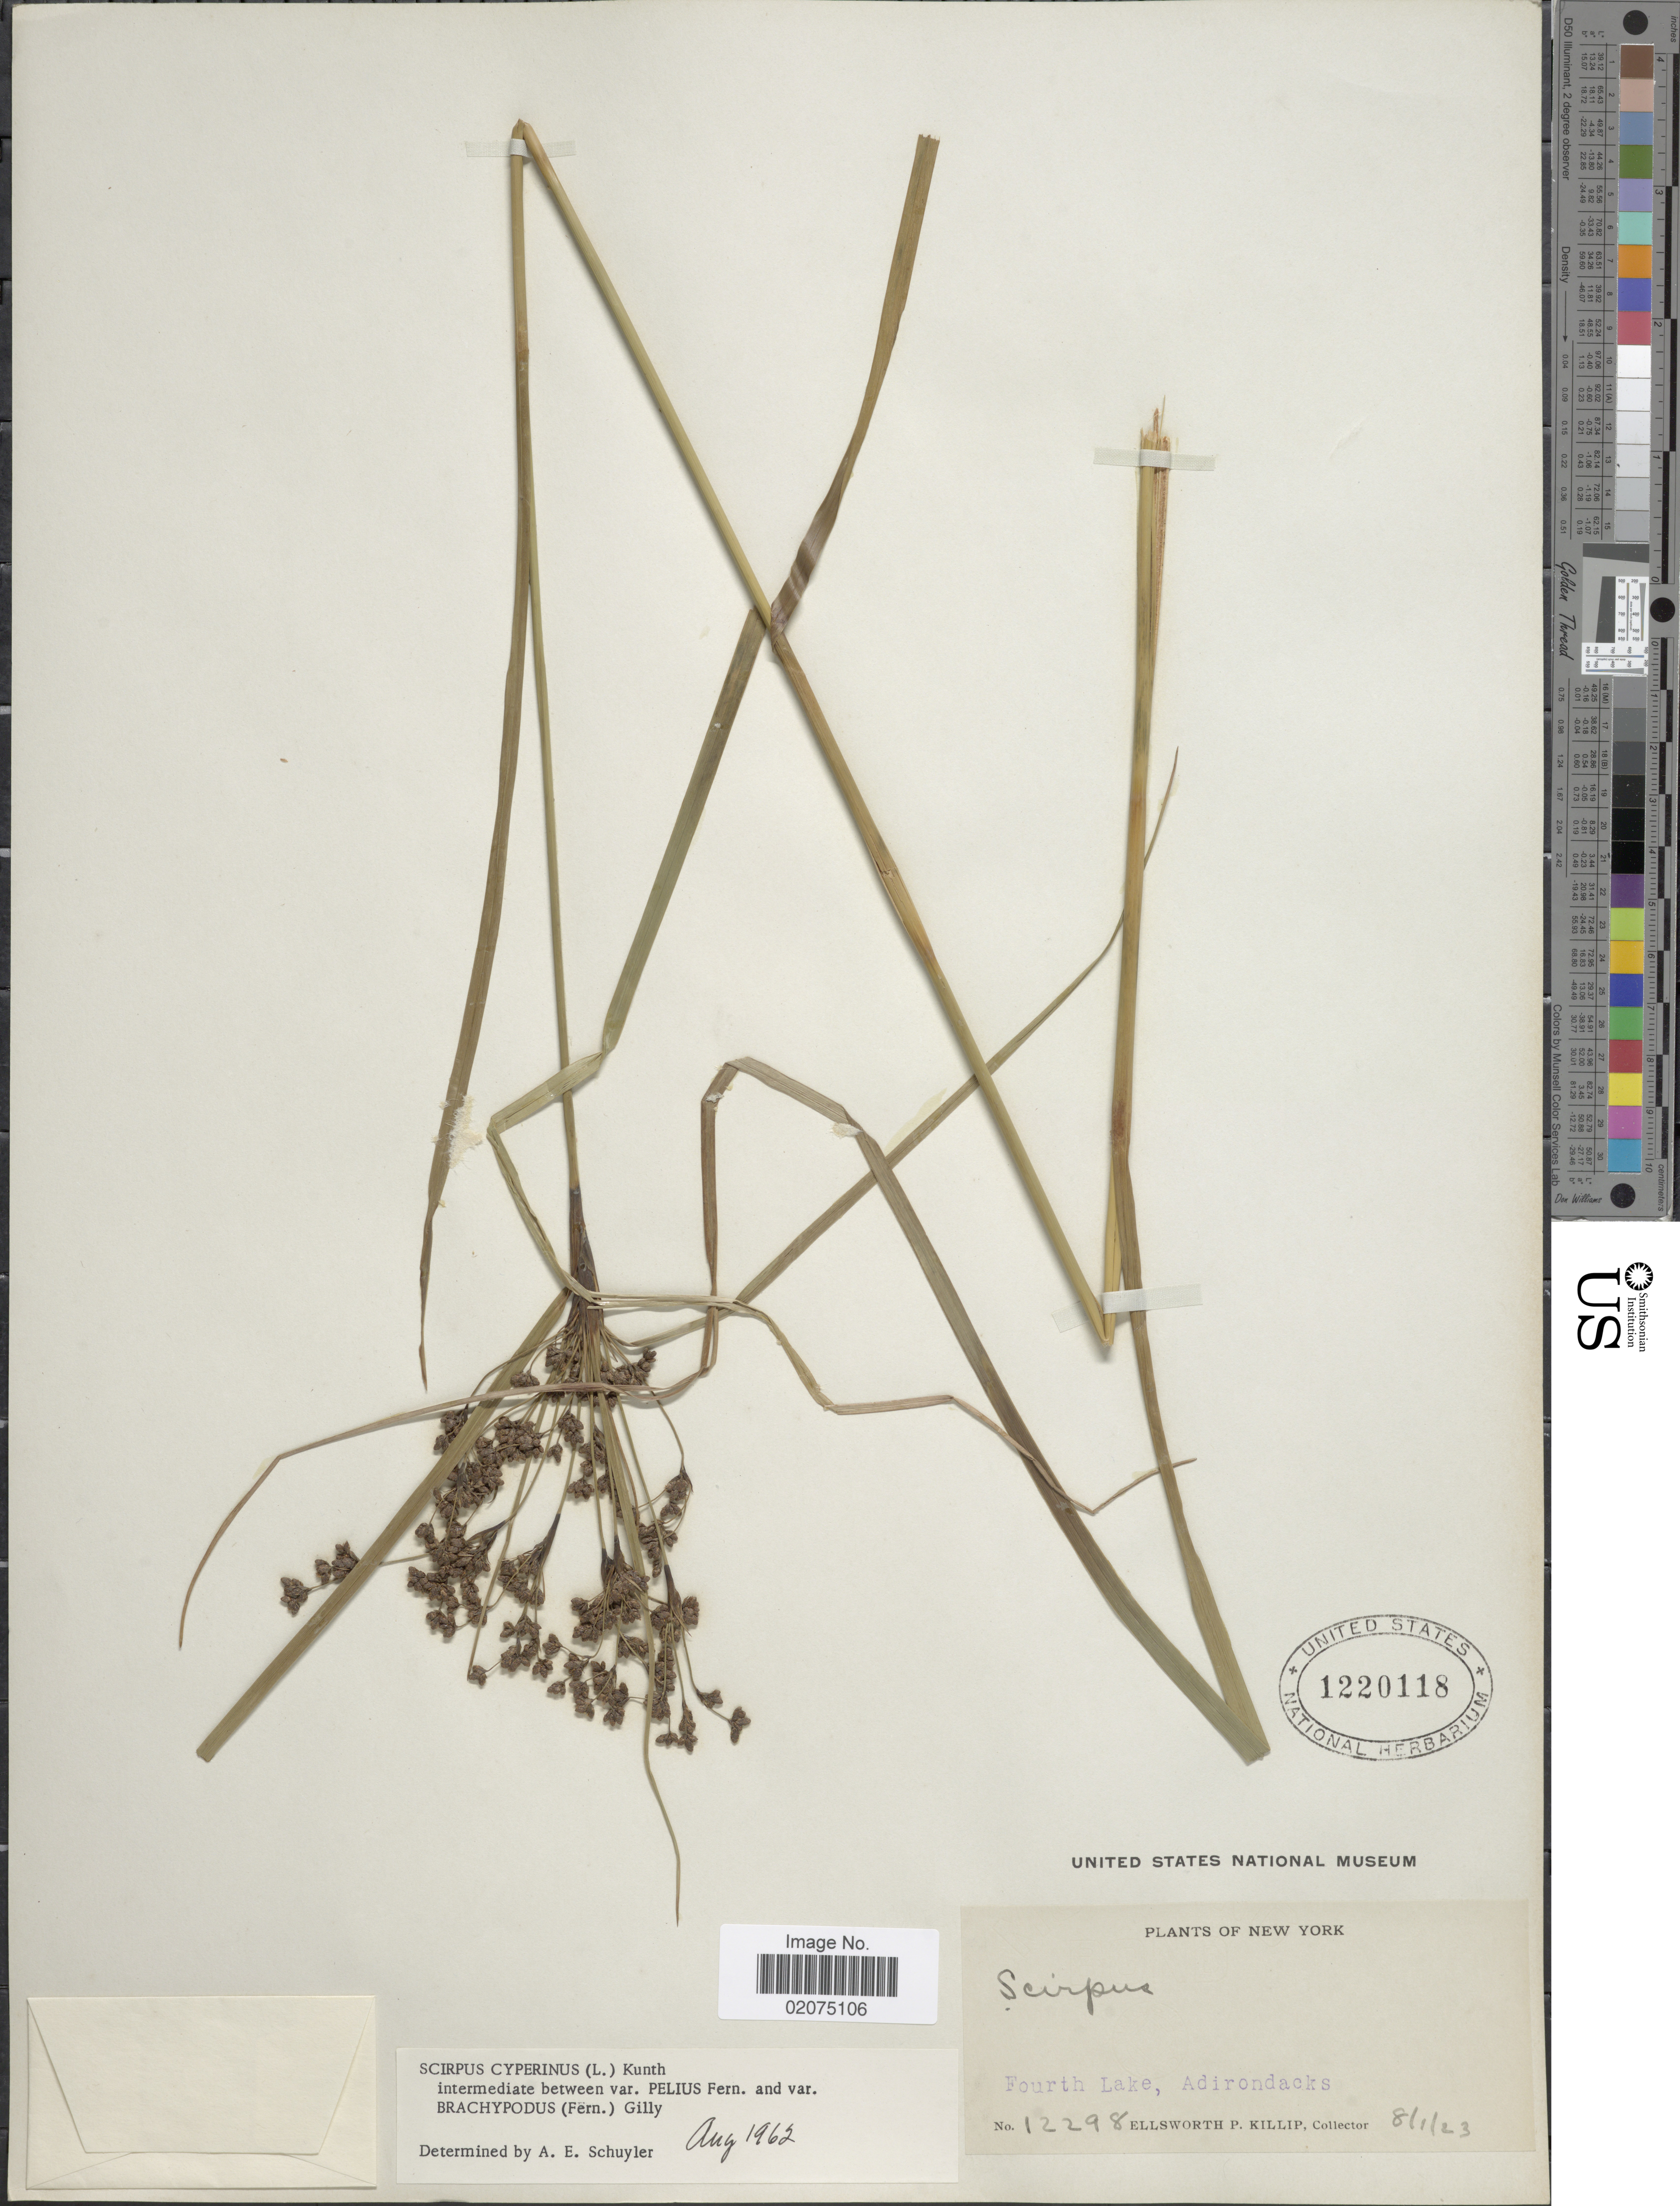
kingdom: Plantae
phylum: Tracheophyta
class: Liliopsida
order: Poales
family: Cyperaceae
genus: Scirpus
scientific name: Scirpus cyperinus (L.) Kunth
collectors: E. P. Killip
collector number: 12298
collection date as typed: Transcribed d/m/y: 1/8/23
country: United States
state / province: New York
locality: Fourth Lake, Adirondacks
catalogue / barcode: US 1220118